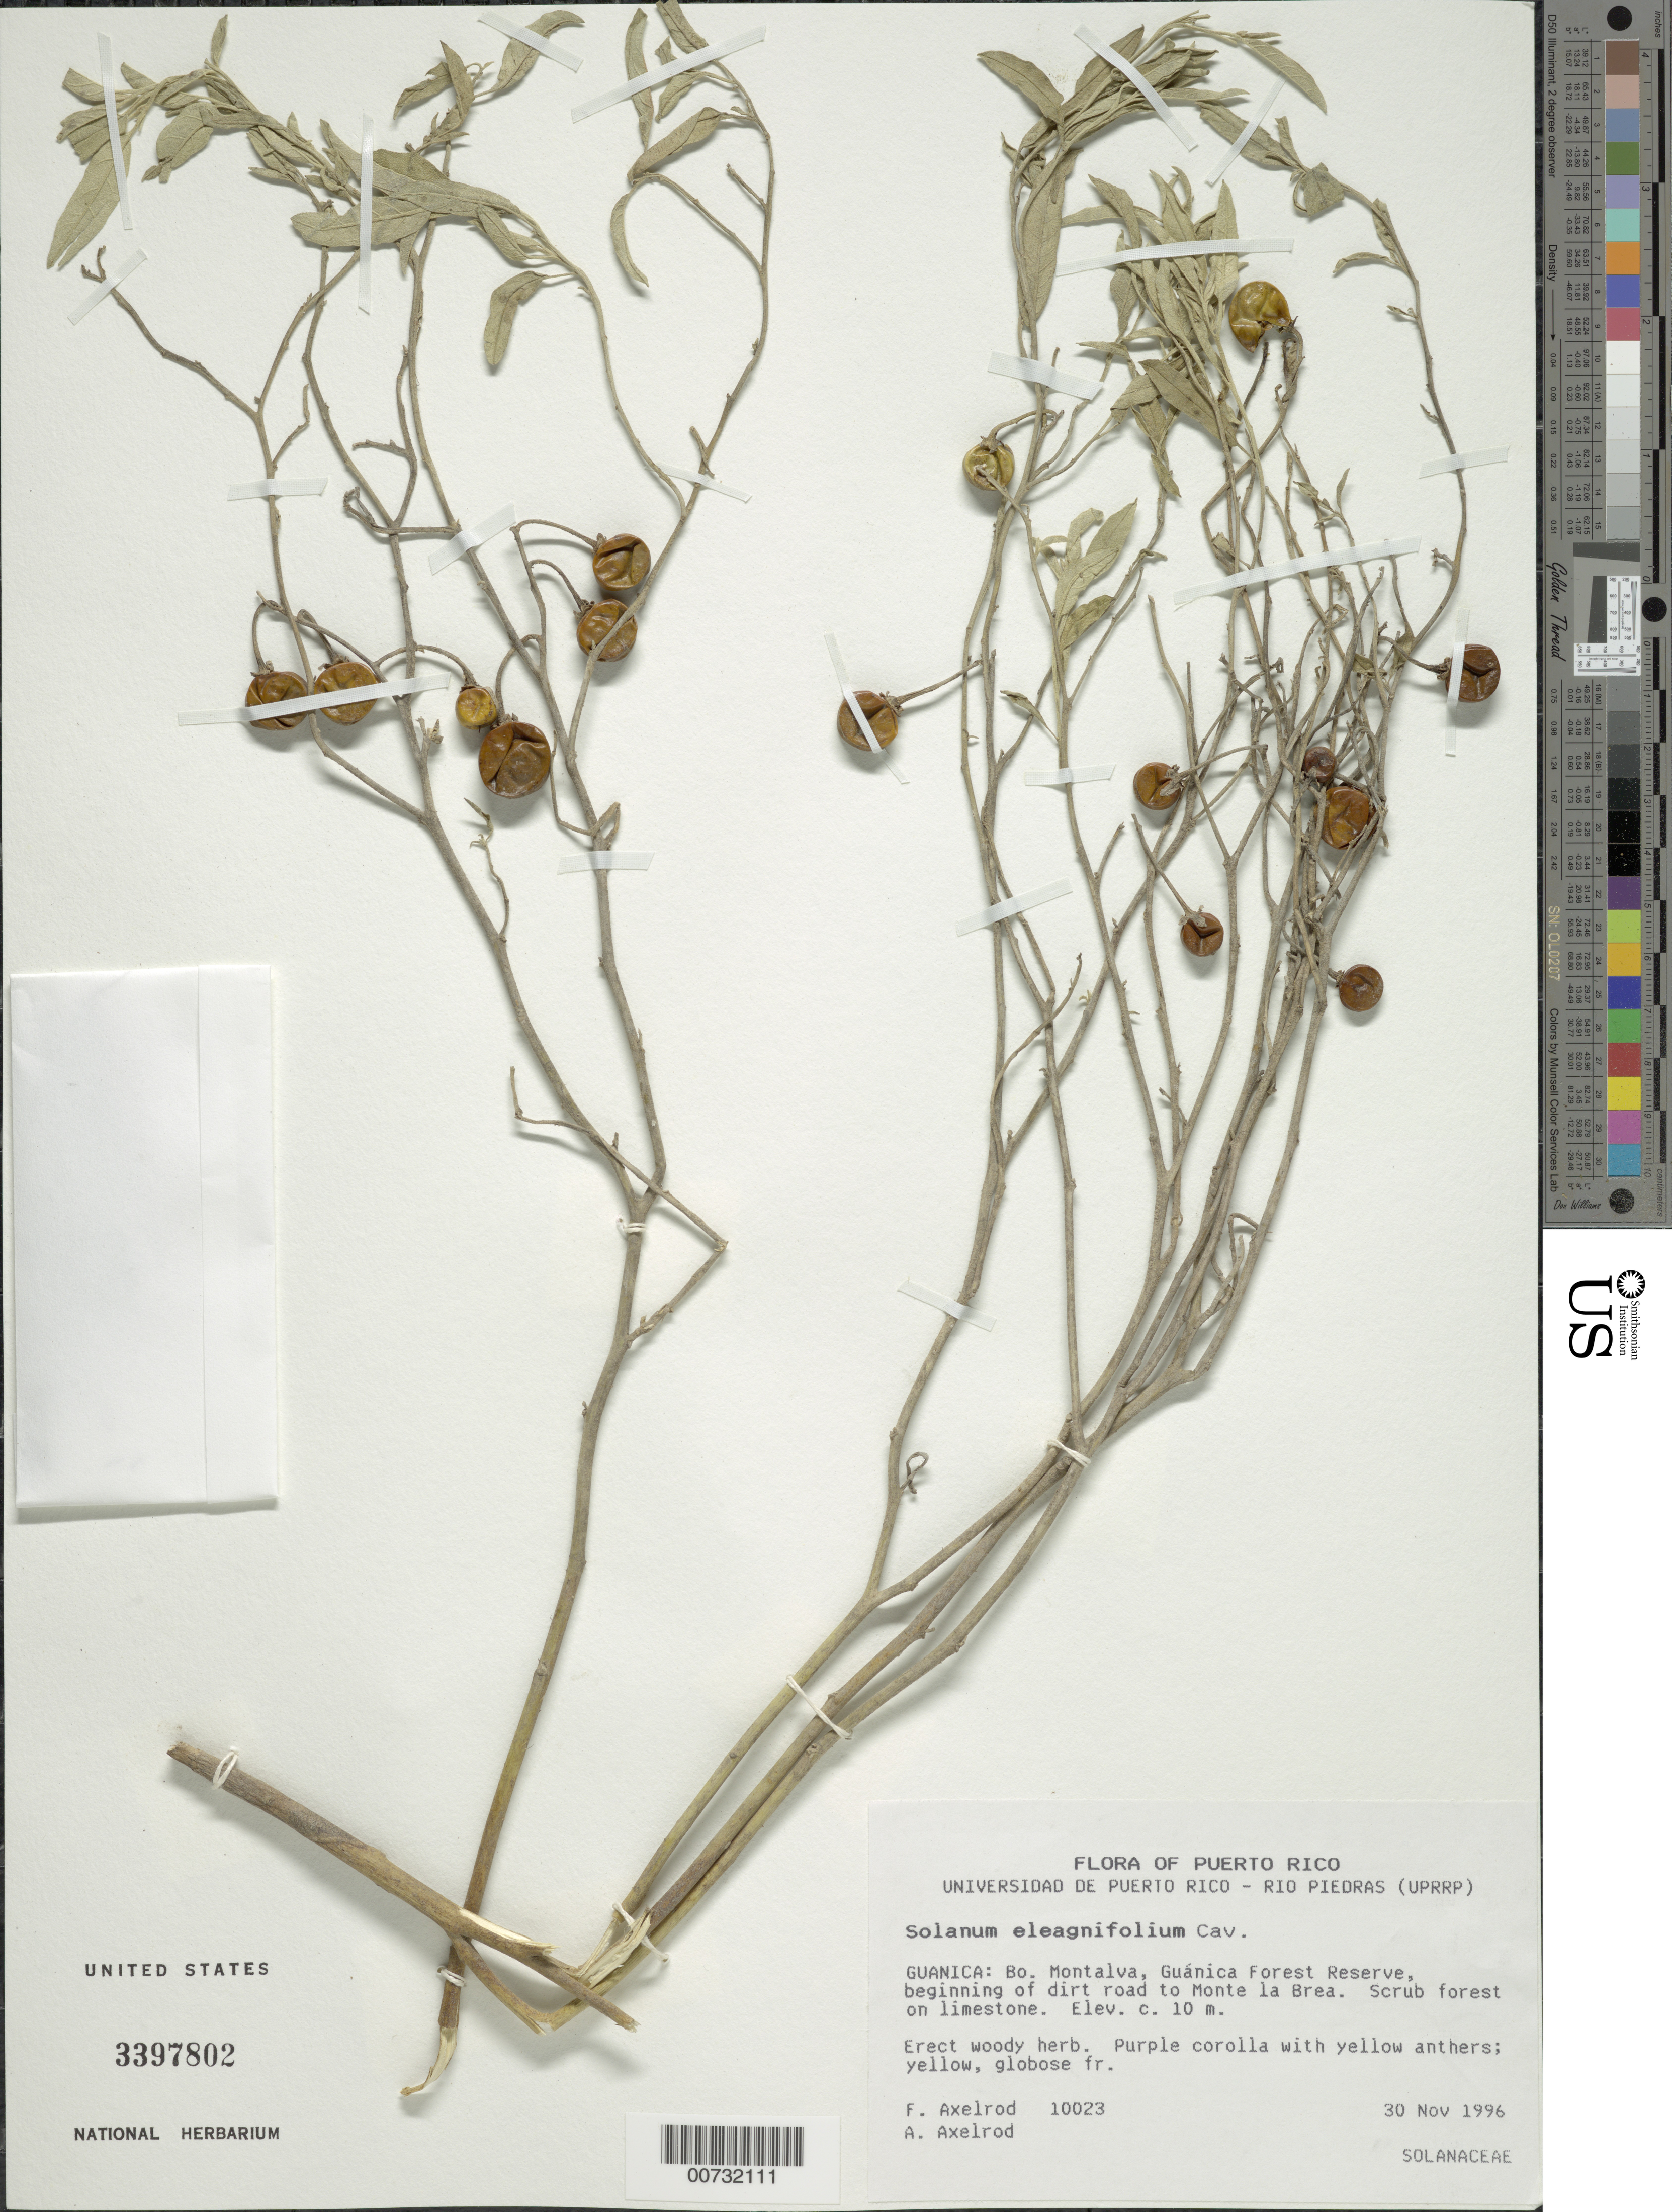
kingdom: Plantae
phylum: Tracheophyta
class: Magnoliopsida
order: Solanales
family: Solanaceae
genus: Solanum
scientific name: Solanum elaeagnifolium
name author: Cav.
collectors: F. S. Axelrod & A. Axelrod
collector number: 10023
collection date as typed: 30 Nov 1996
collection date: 1996-11-30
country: Puerto Rico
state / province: Guánica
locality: Guanica: Bo. Montalva, Guanica Forest Reserve, beginning of dirt road to Monte la Brea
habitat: Scrub forest on limestone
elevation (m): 10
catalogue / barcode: US 3397802